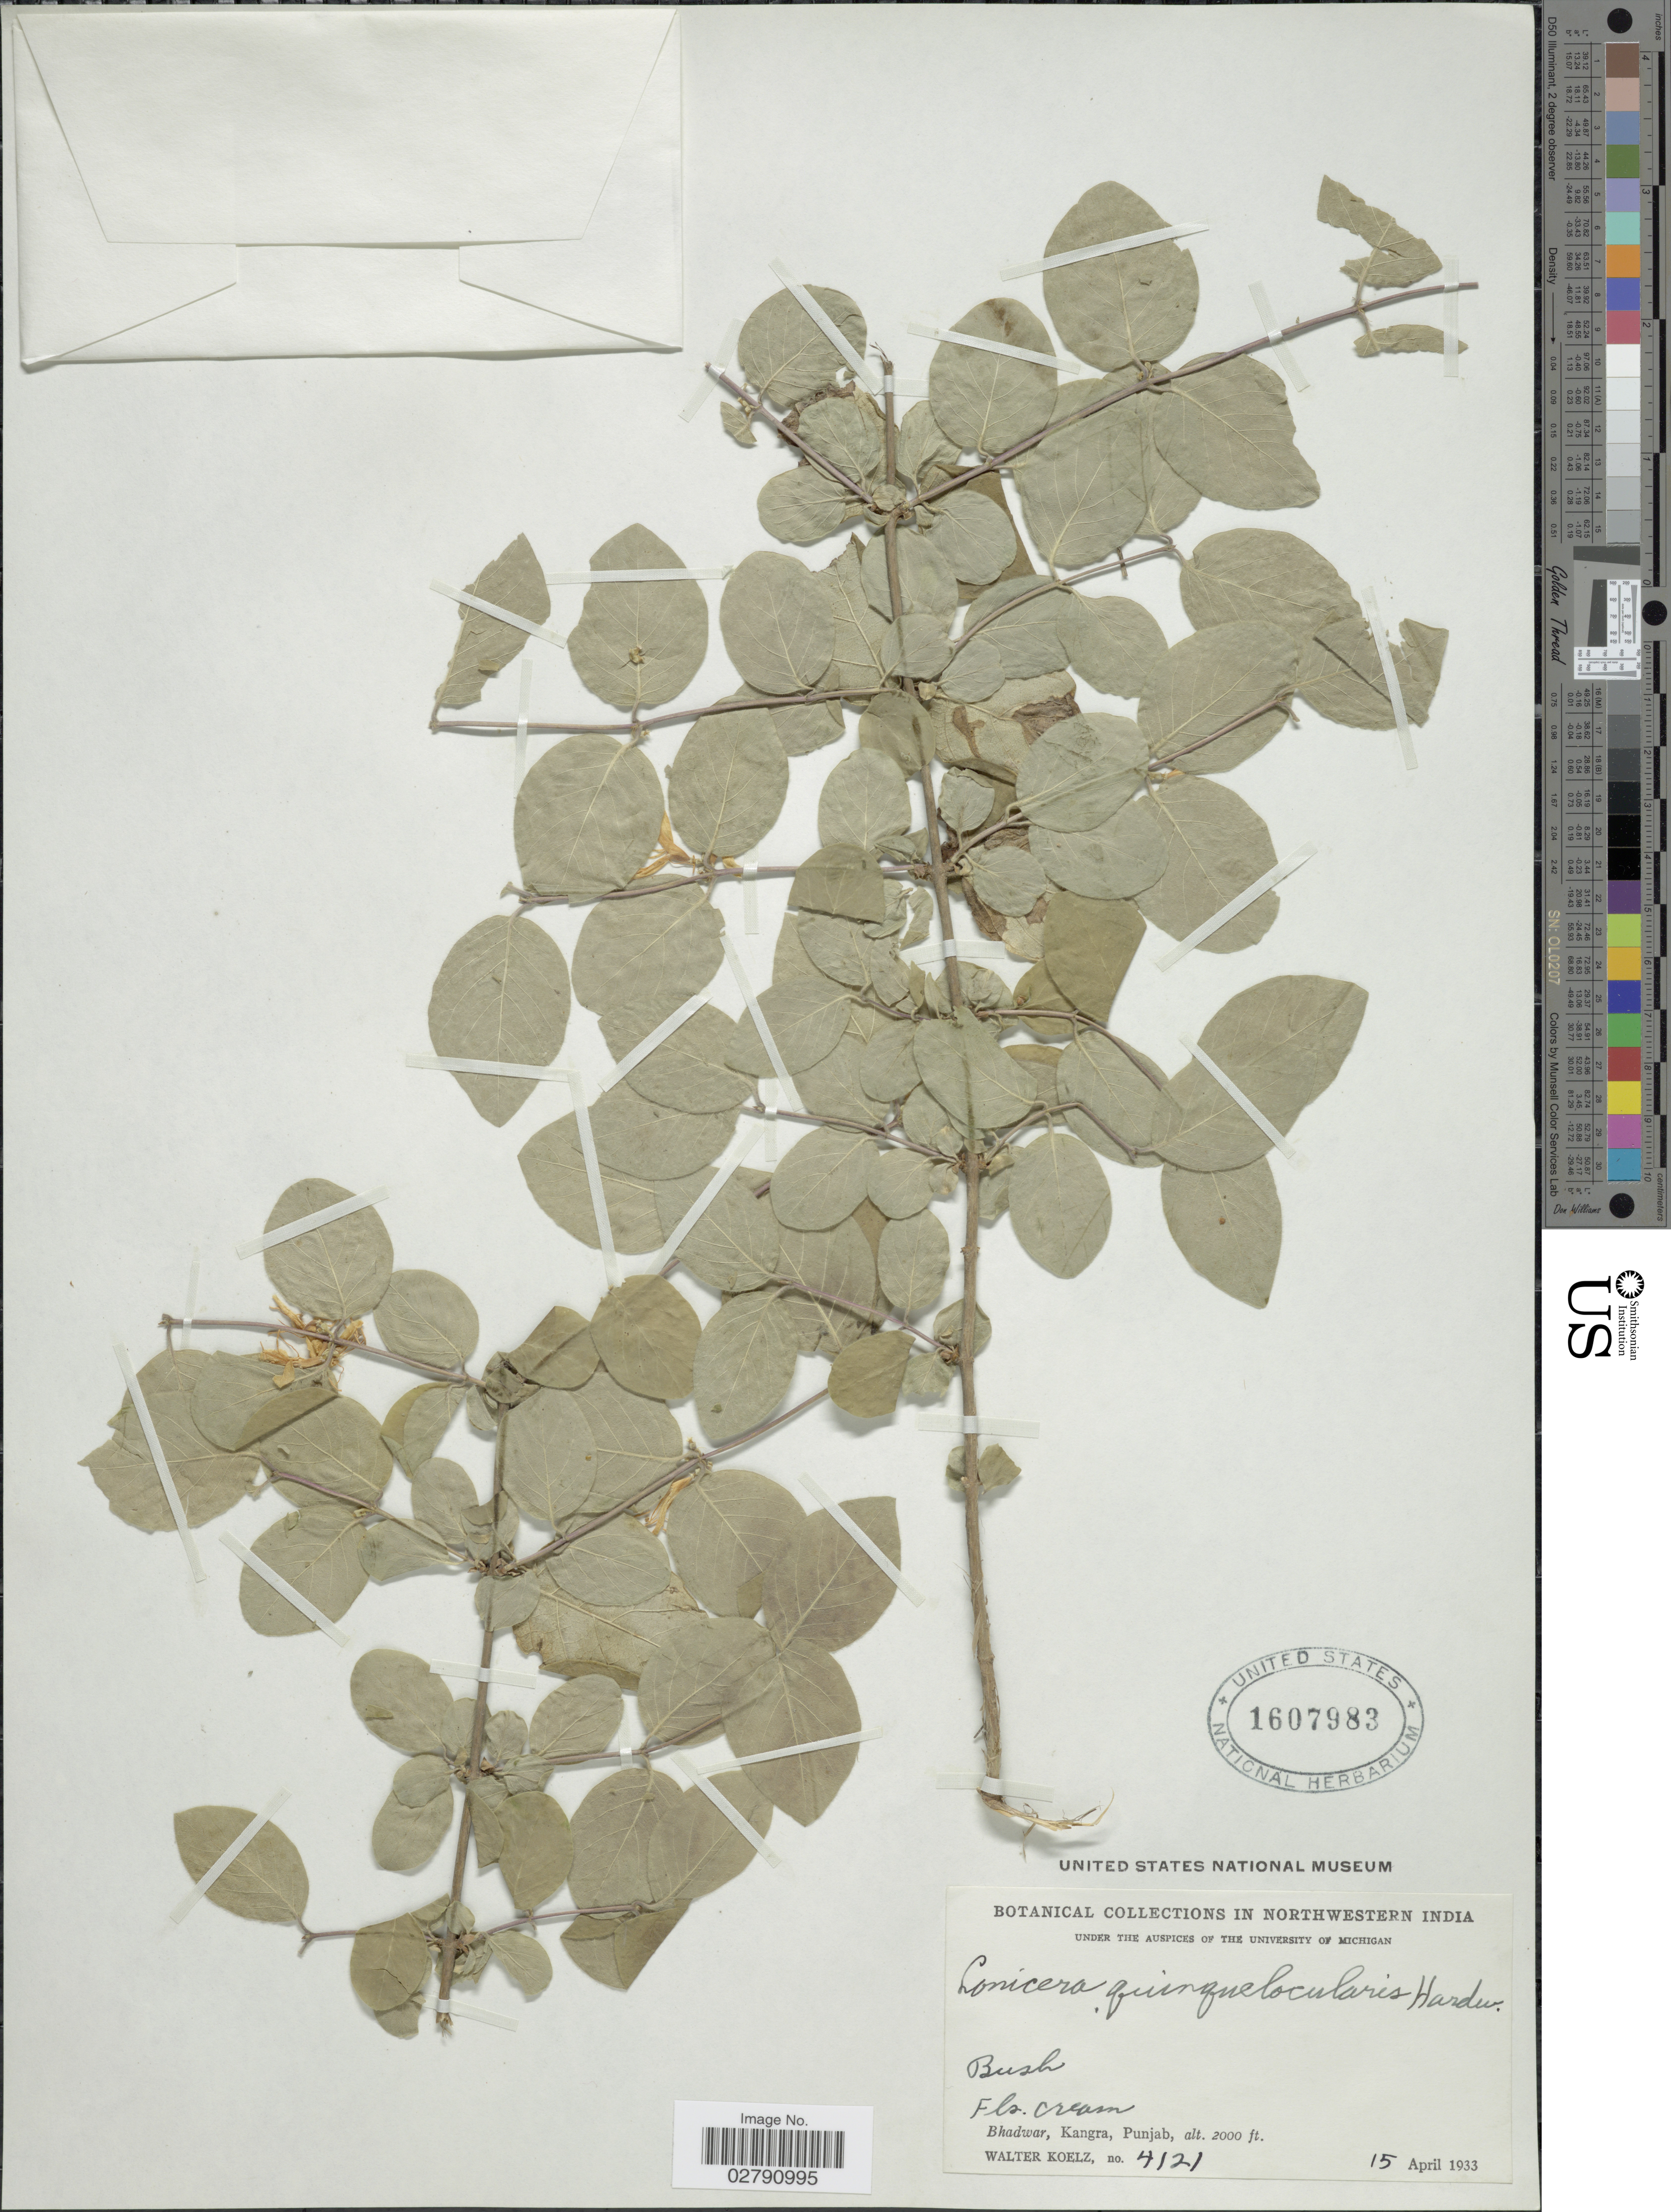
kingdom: Plantae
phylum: Tracheophyta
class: Magnoliopsida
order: Dipsacales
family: Caprifoliaceae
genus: Lonicera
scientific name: Lonicera quinquelocularis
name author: Hardw.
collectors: W. N. Koelz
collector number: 4121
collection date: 1933-04-15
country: India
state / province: Punjab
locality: Bhadwar, Kangra.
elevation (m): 610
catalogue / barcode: US 1607983